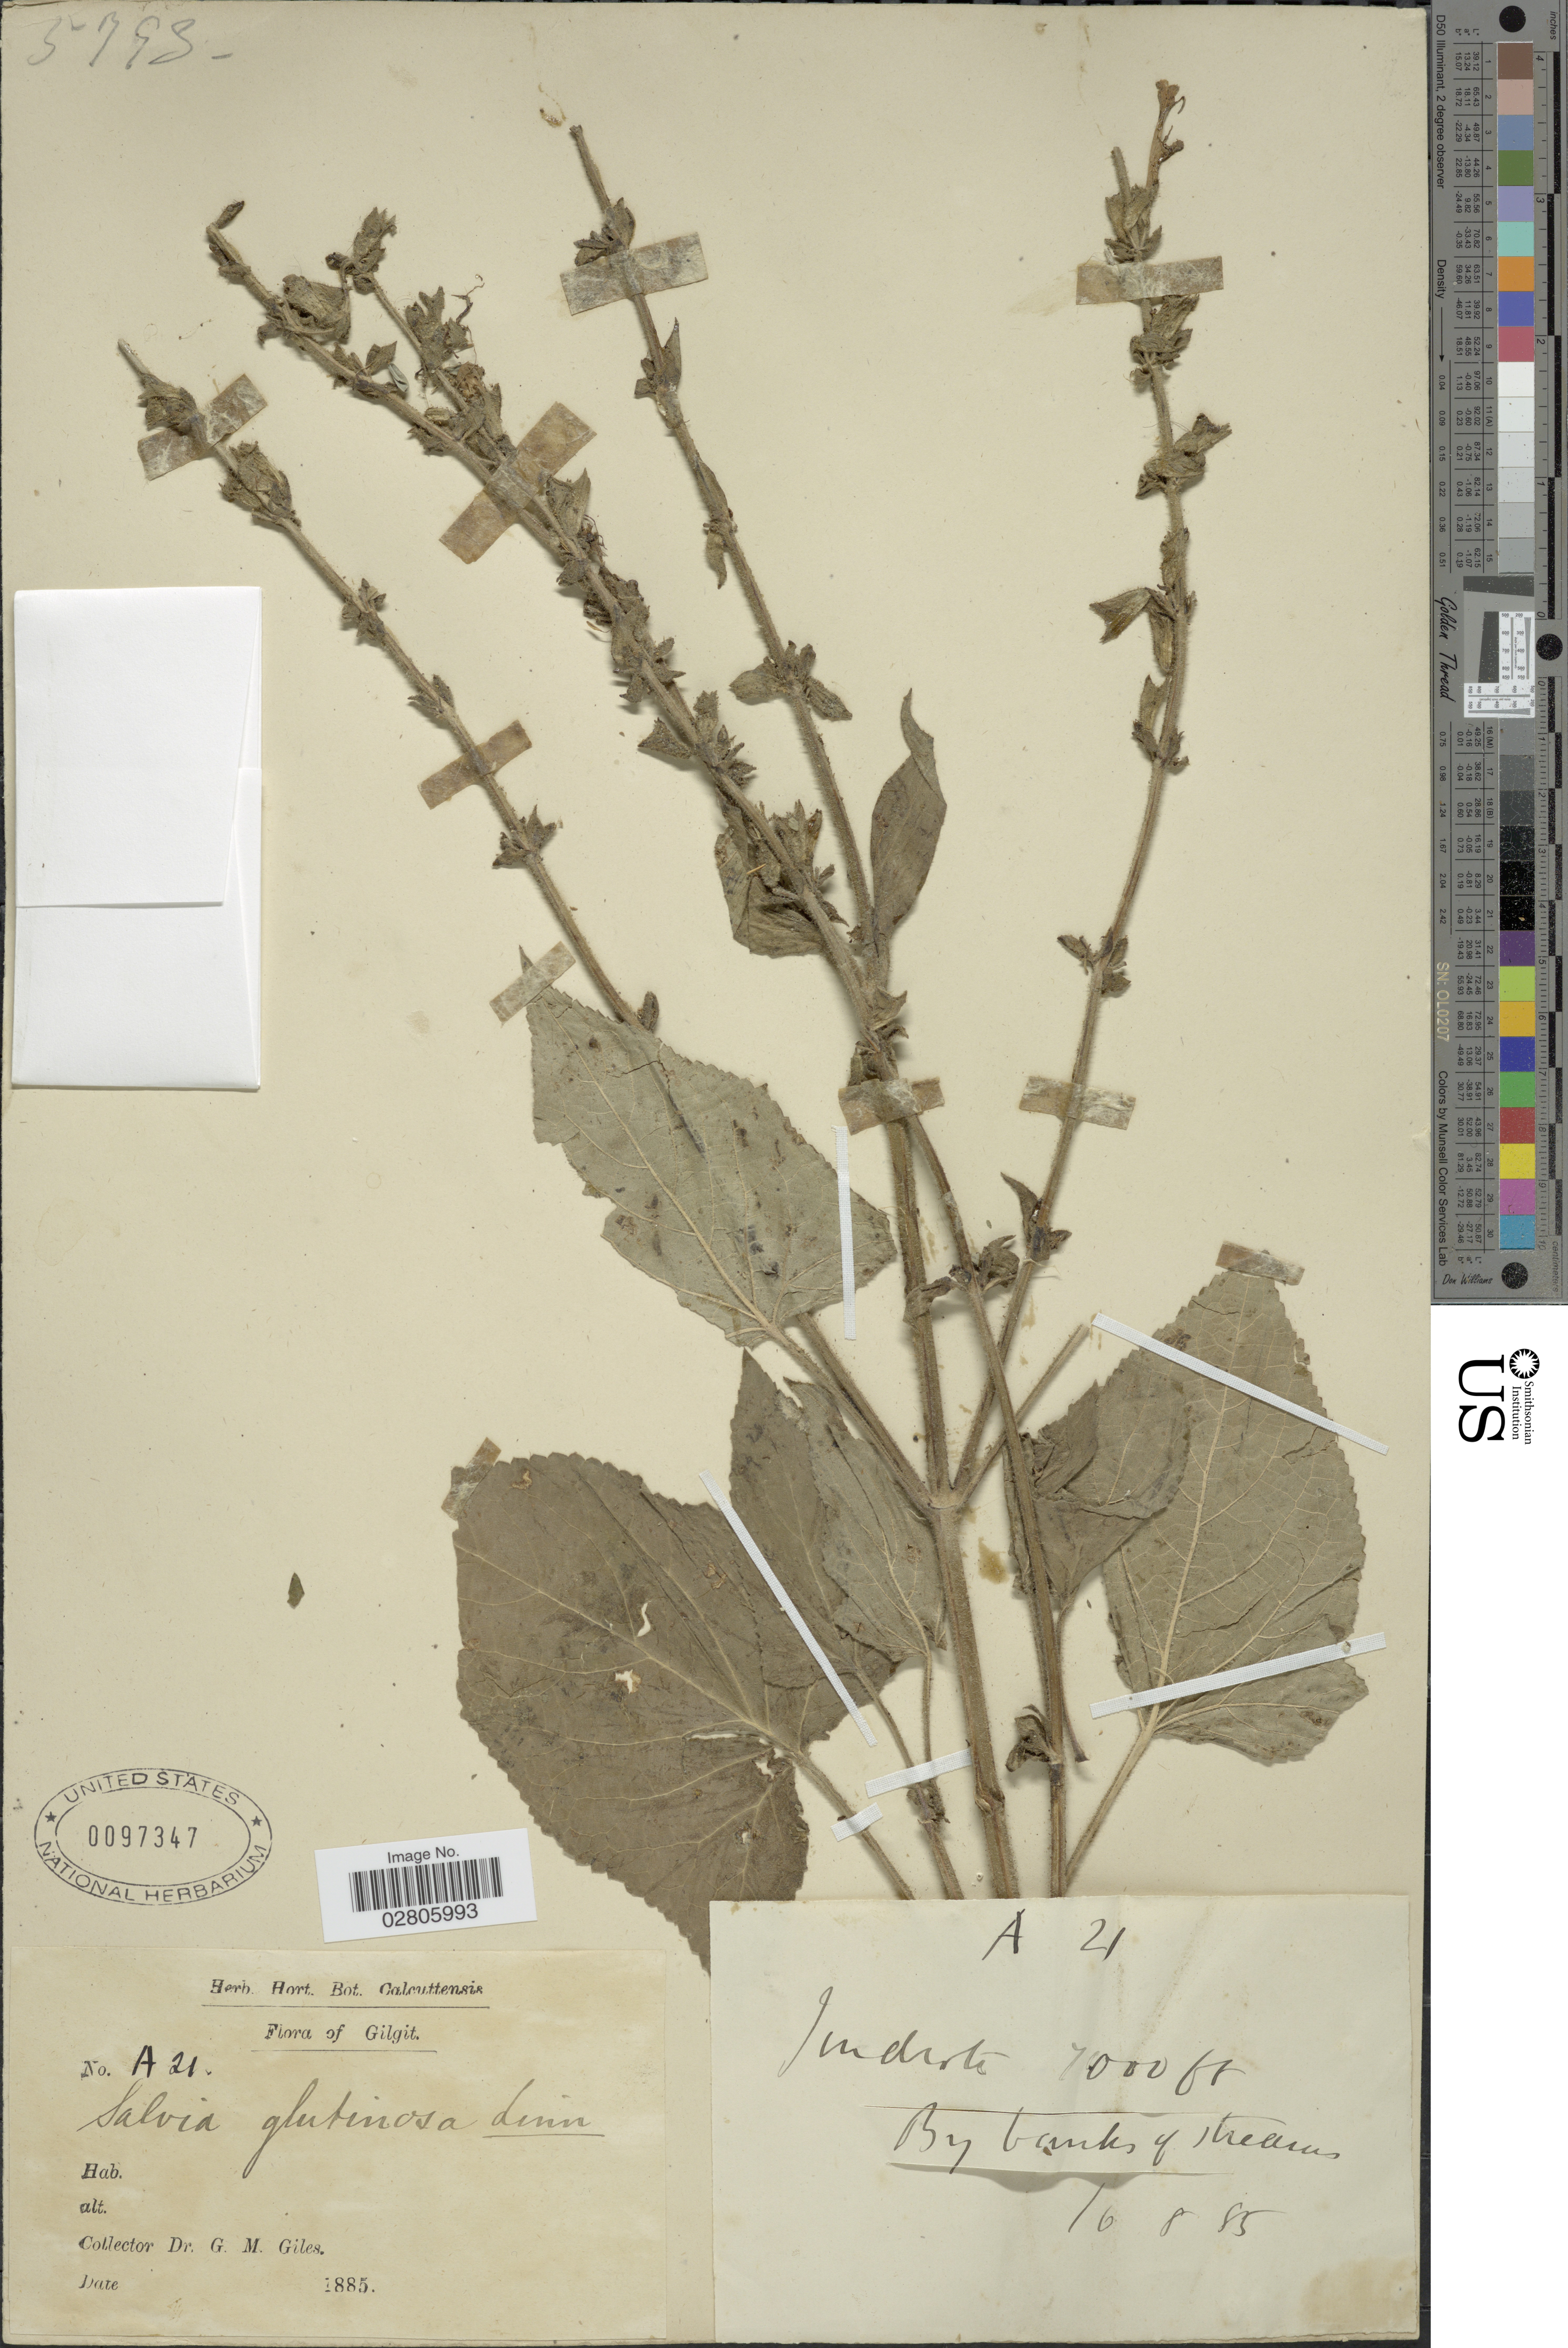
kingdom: Plantae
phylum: Tracheophyta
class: Magnoliopsida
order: Lamiales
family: Lamiaceae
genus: Salvia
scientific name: Salvia glutinosa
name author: L.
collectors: G. Giles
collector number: A21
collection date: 1885-08-16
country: Pakistan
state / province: Gilgit-Baltistan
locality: Gilgit, Imdate [interpreted].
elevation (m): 2134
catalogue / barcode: US 97347